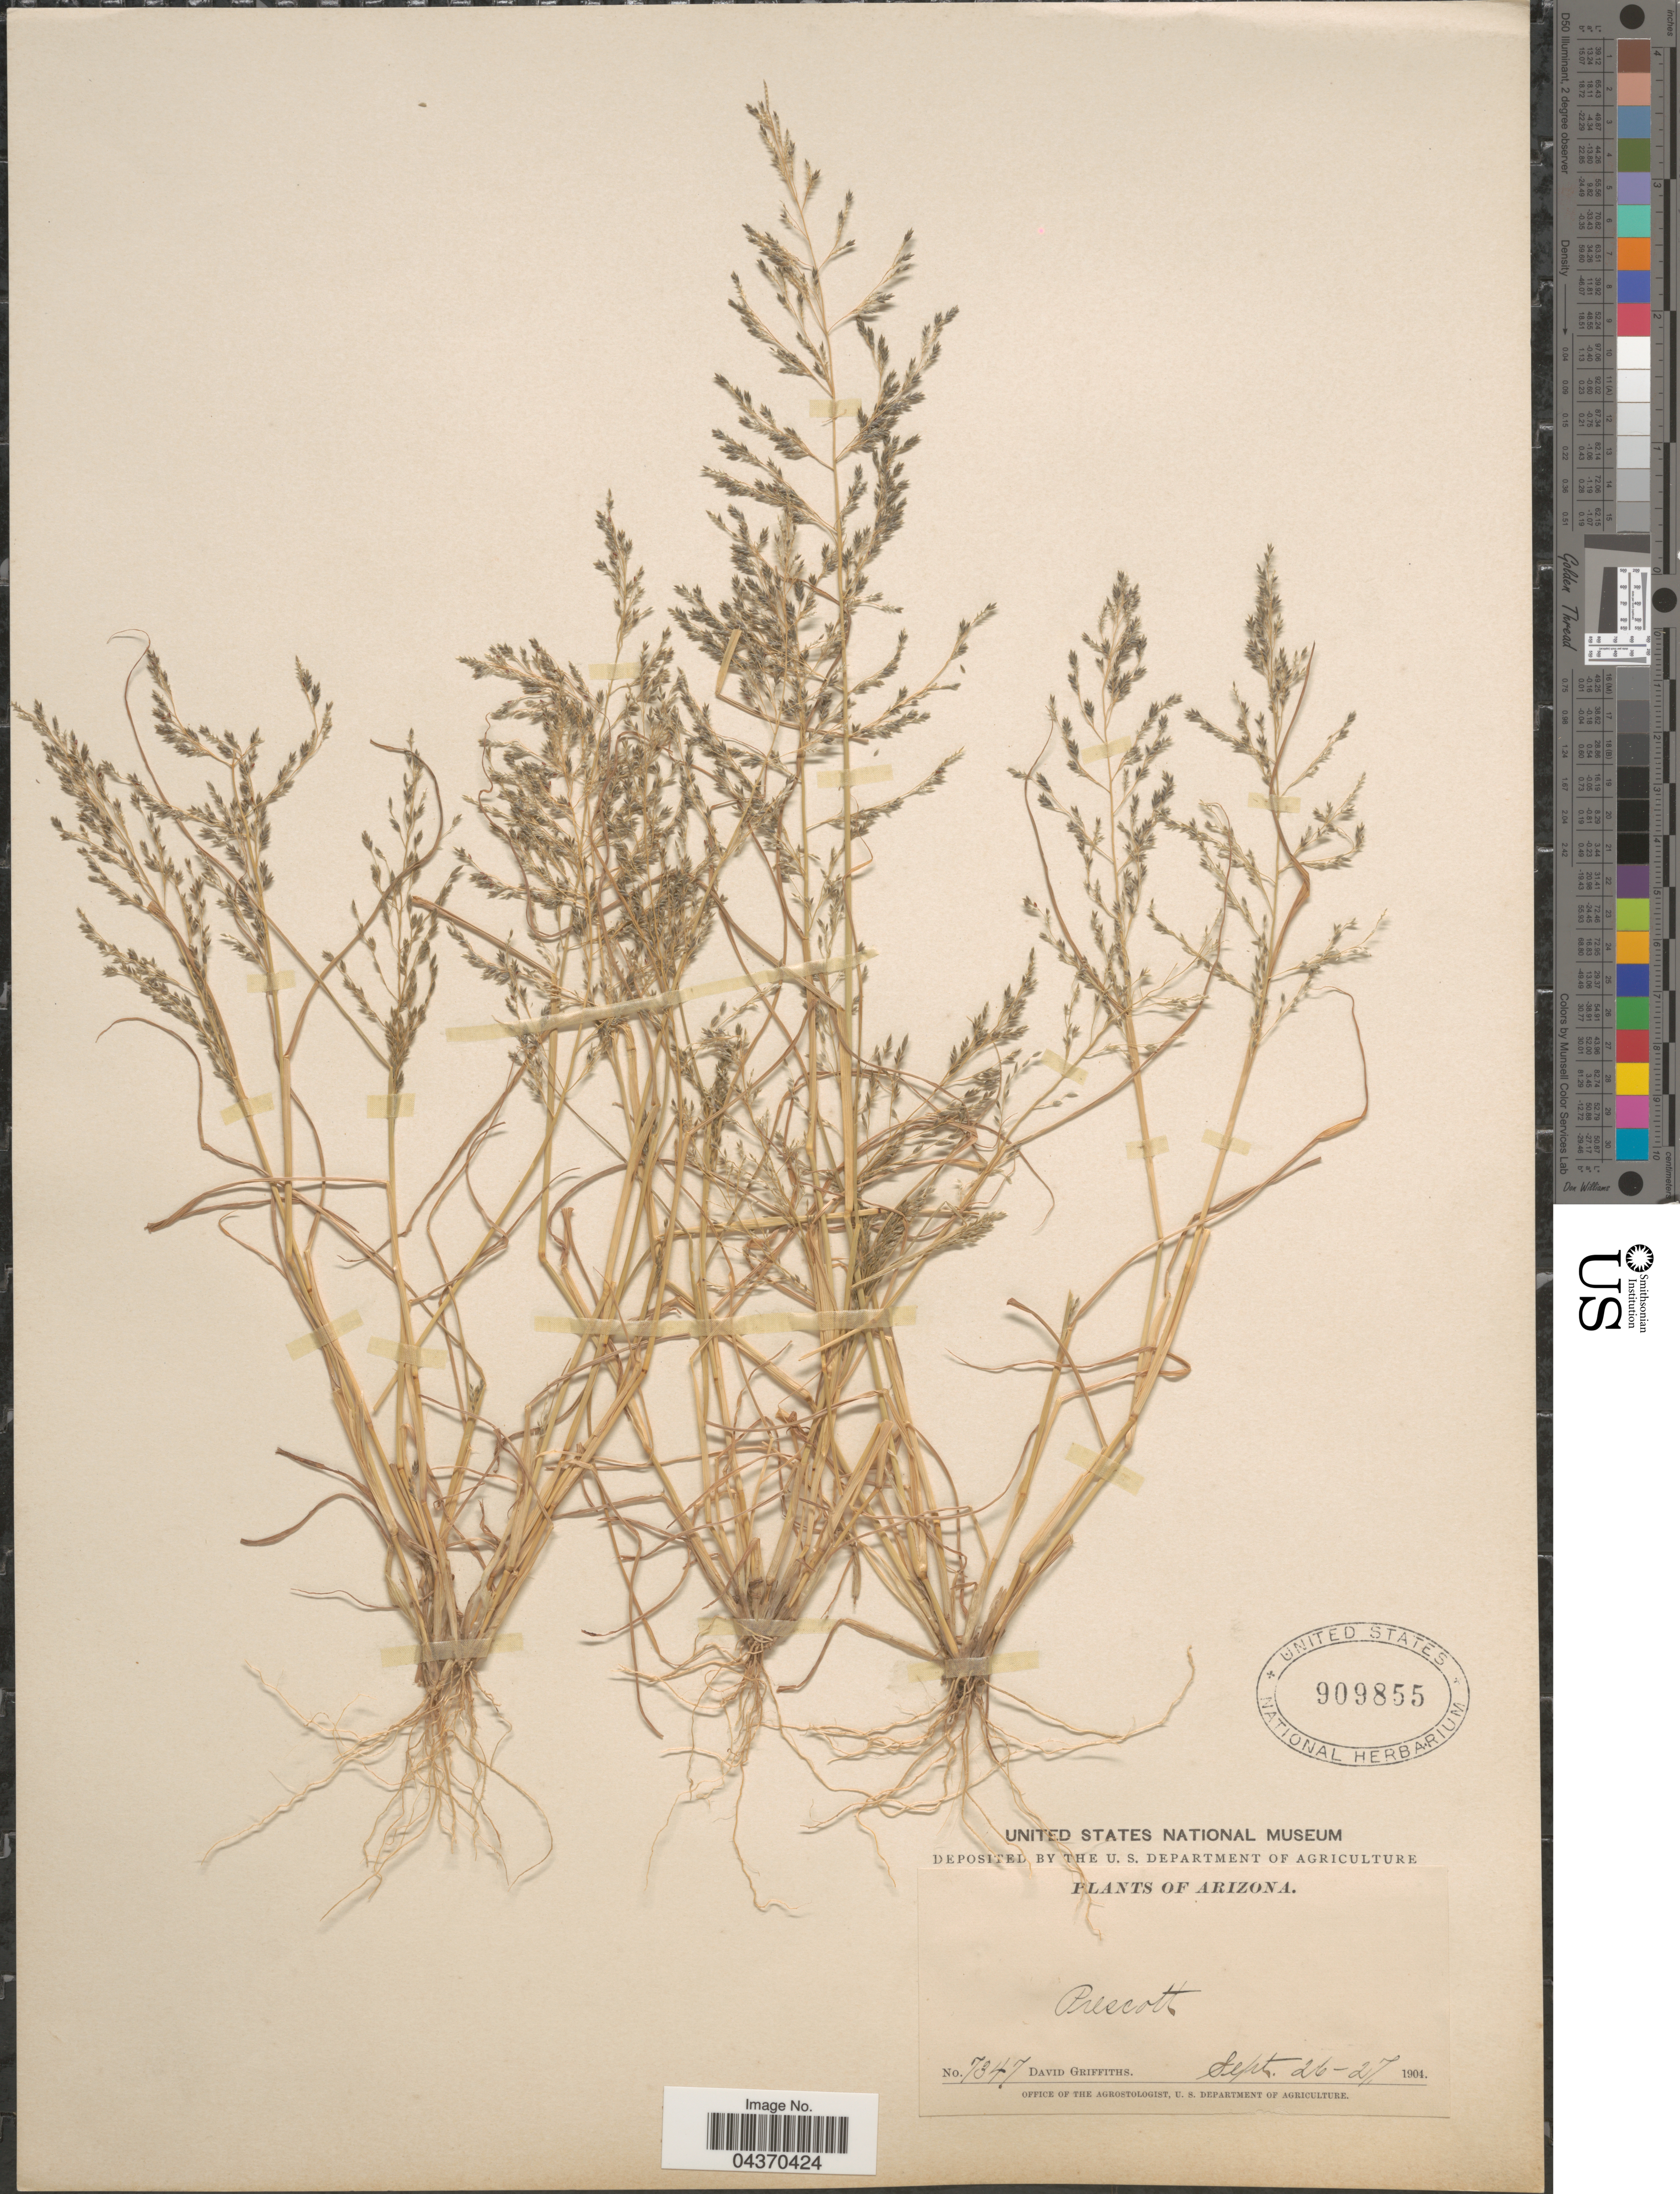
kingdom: Plantae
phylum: Tracheophyta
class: Liliopsida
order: Poales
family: Poaceae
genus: Eragrostis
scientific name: Eragrostis pectinacea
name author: (Michx.) Nees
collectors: D. Griffiths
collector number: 7347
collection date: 1904-09-26/1904-09-27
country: United States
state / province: Arizona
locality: Prescott.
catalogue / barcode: US 909855